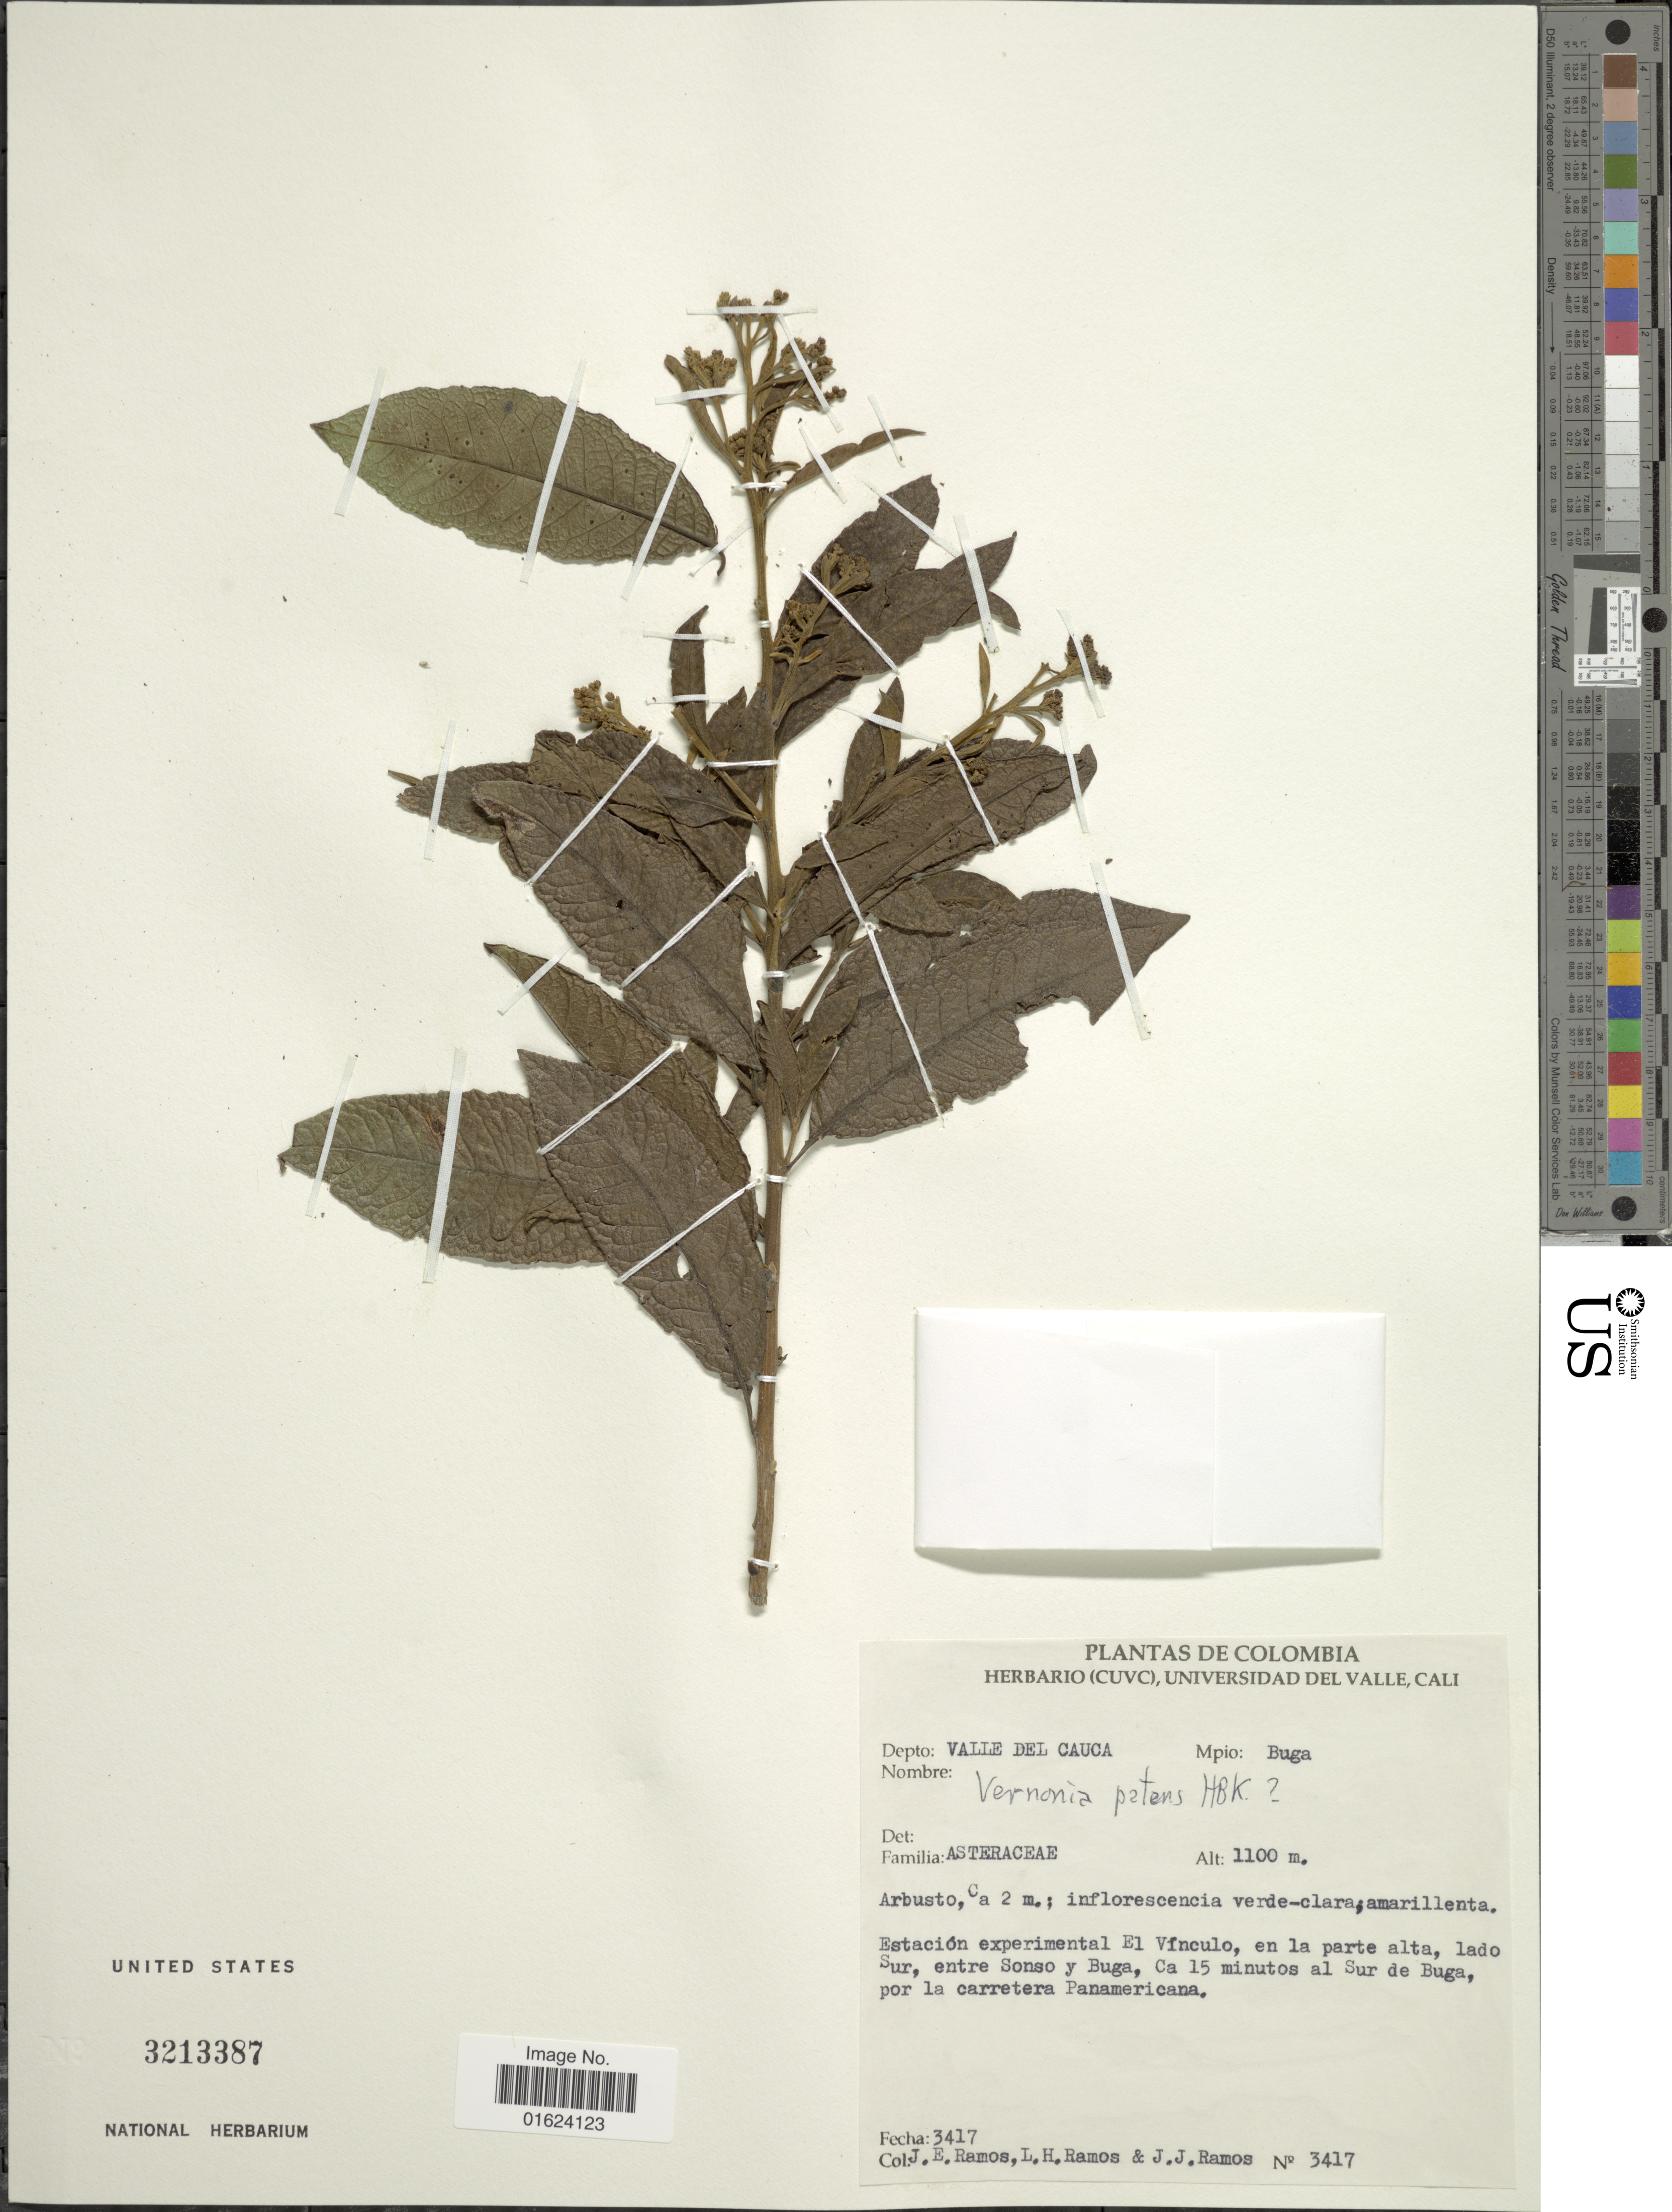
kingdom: Plantae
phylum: Tracheophyta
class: Magnoliopsida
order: Asterales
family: Asteraceae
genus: Vernonanthura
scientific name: Vernonanthura patens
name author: (Kunth) H. Rob.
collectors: J. E. Ramos, L. Ramos & J. J. Ramos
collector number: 3417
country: Colombia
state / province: Valle del Cauca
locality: Dept. Valle del Cauca. Mpio: Buga. Estacion experimental El Vinculo, ela parte alta, lado Sur, entre Sonso y Buga, Ca. 15 minutos al Sur de Buga por la carretera Panamericana.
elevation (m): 1100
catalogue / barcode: US 3213387